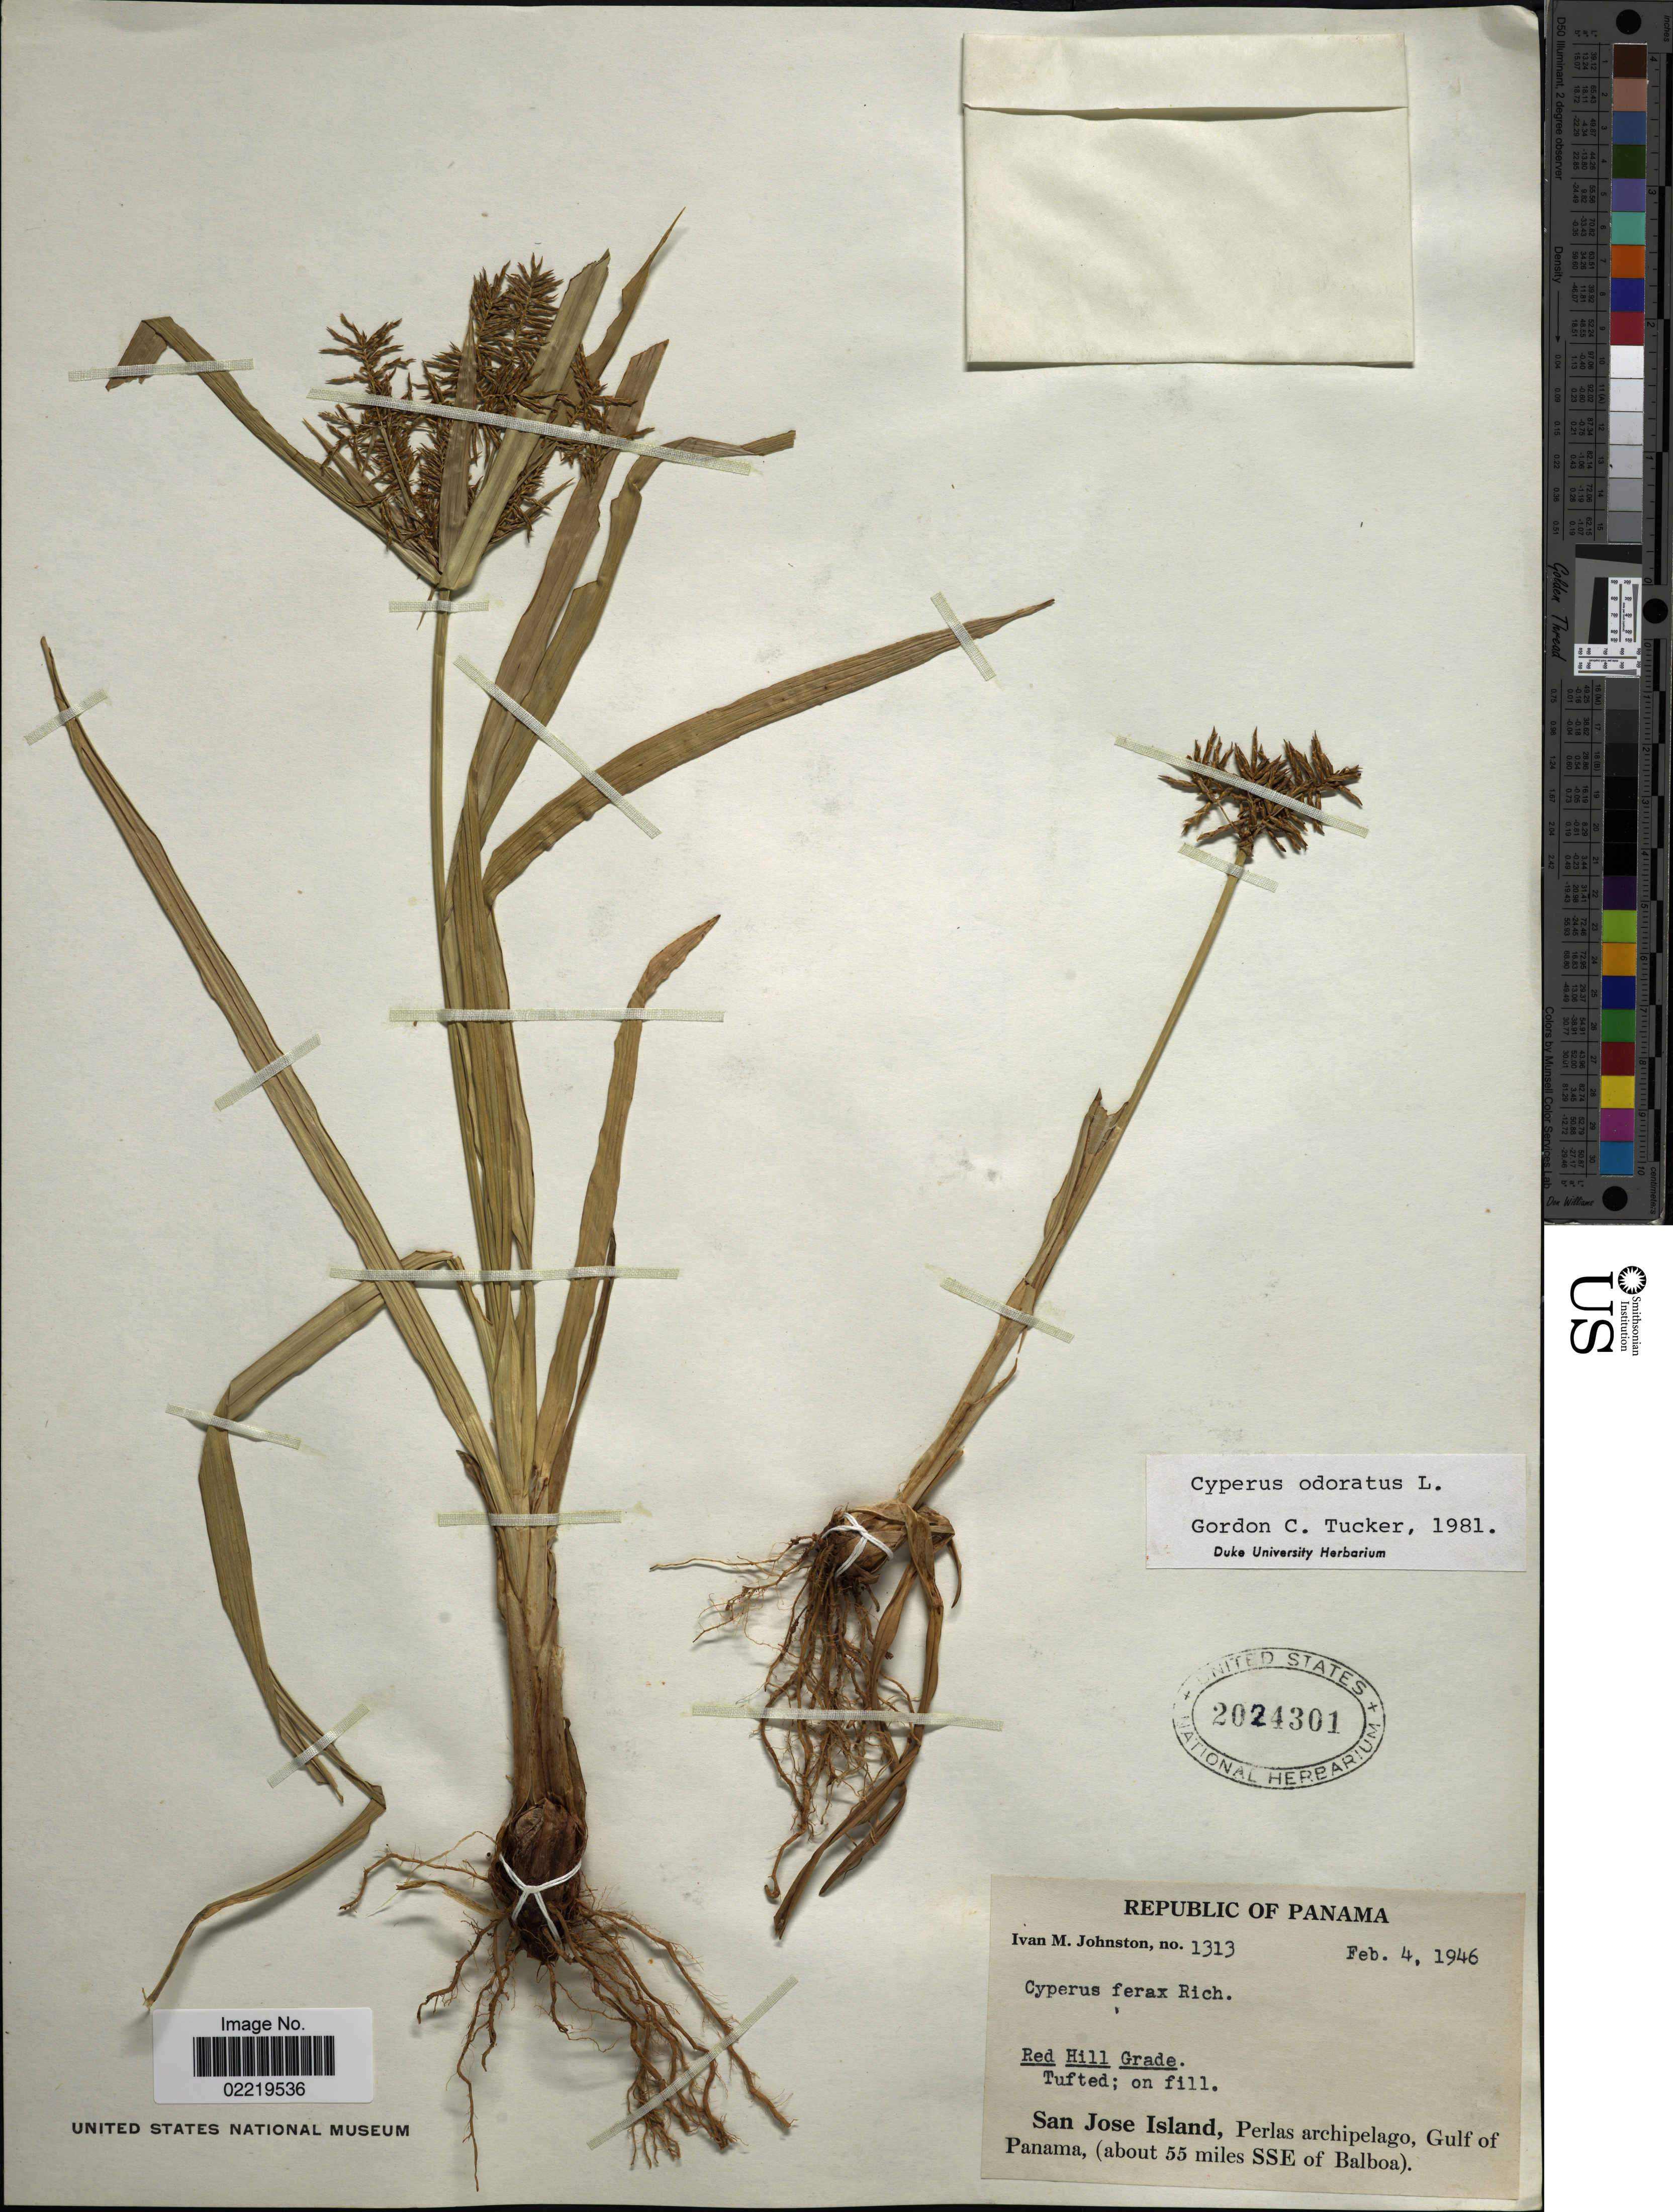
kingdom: Plantae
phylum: Tracheophyta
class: Liliopsida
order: Poales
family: Cyperaceae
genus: Cyperus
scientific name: Cyperus odoratus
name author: L.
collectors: I.M. Johnston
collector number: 1313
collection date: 1946-02-04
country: Panama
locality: Red Hill Grade, San Jose Island, Perlas archipelago, Gulf of Panama, (about 55 miles SSE of Balboa).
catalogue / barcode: US 2024301